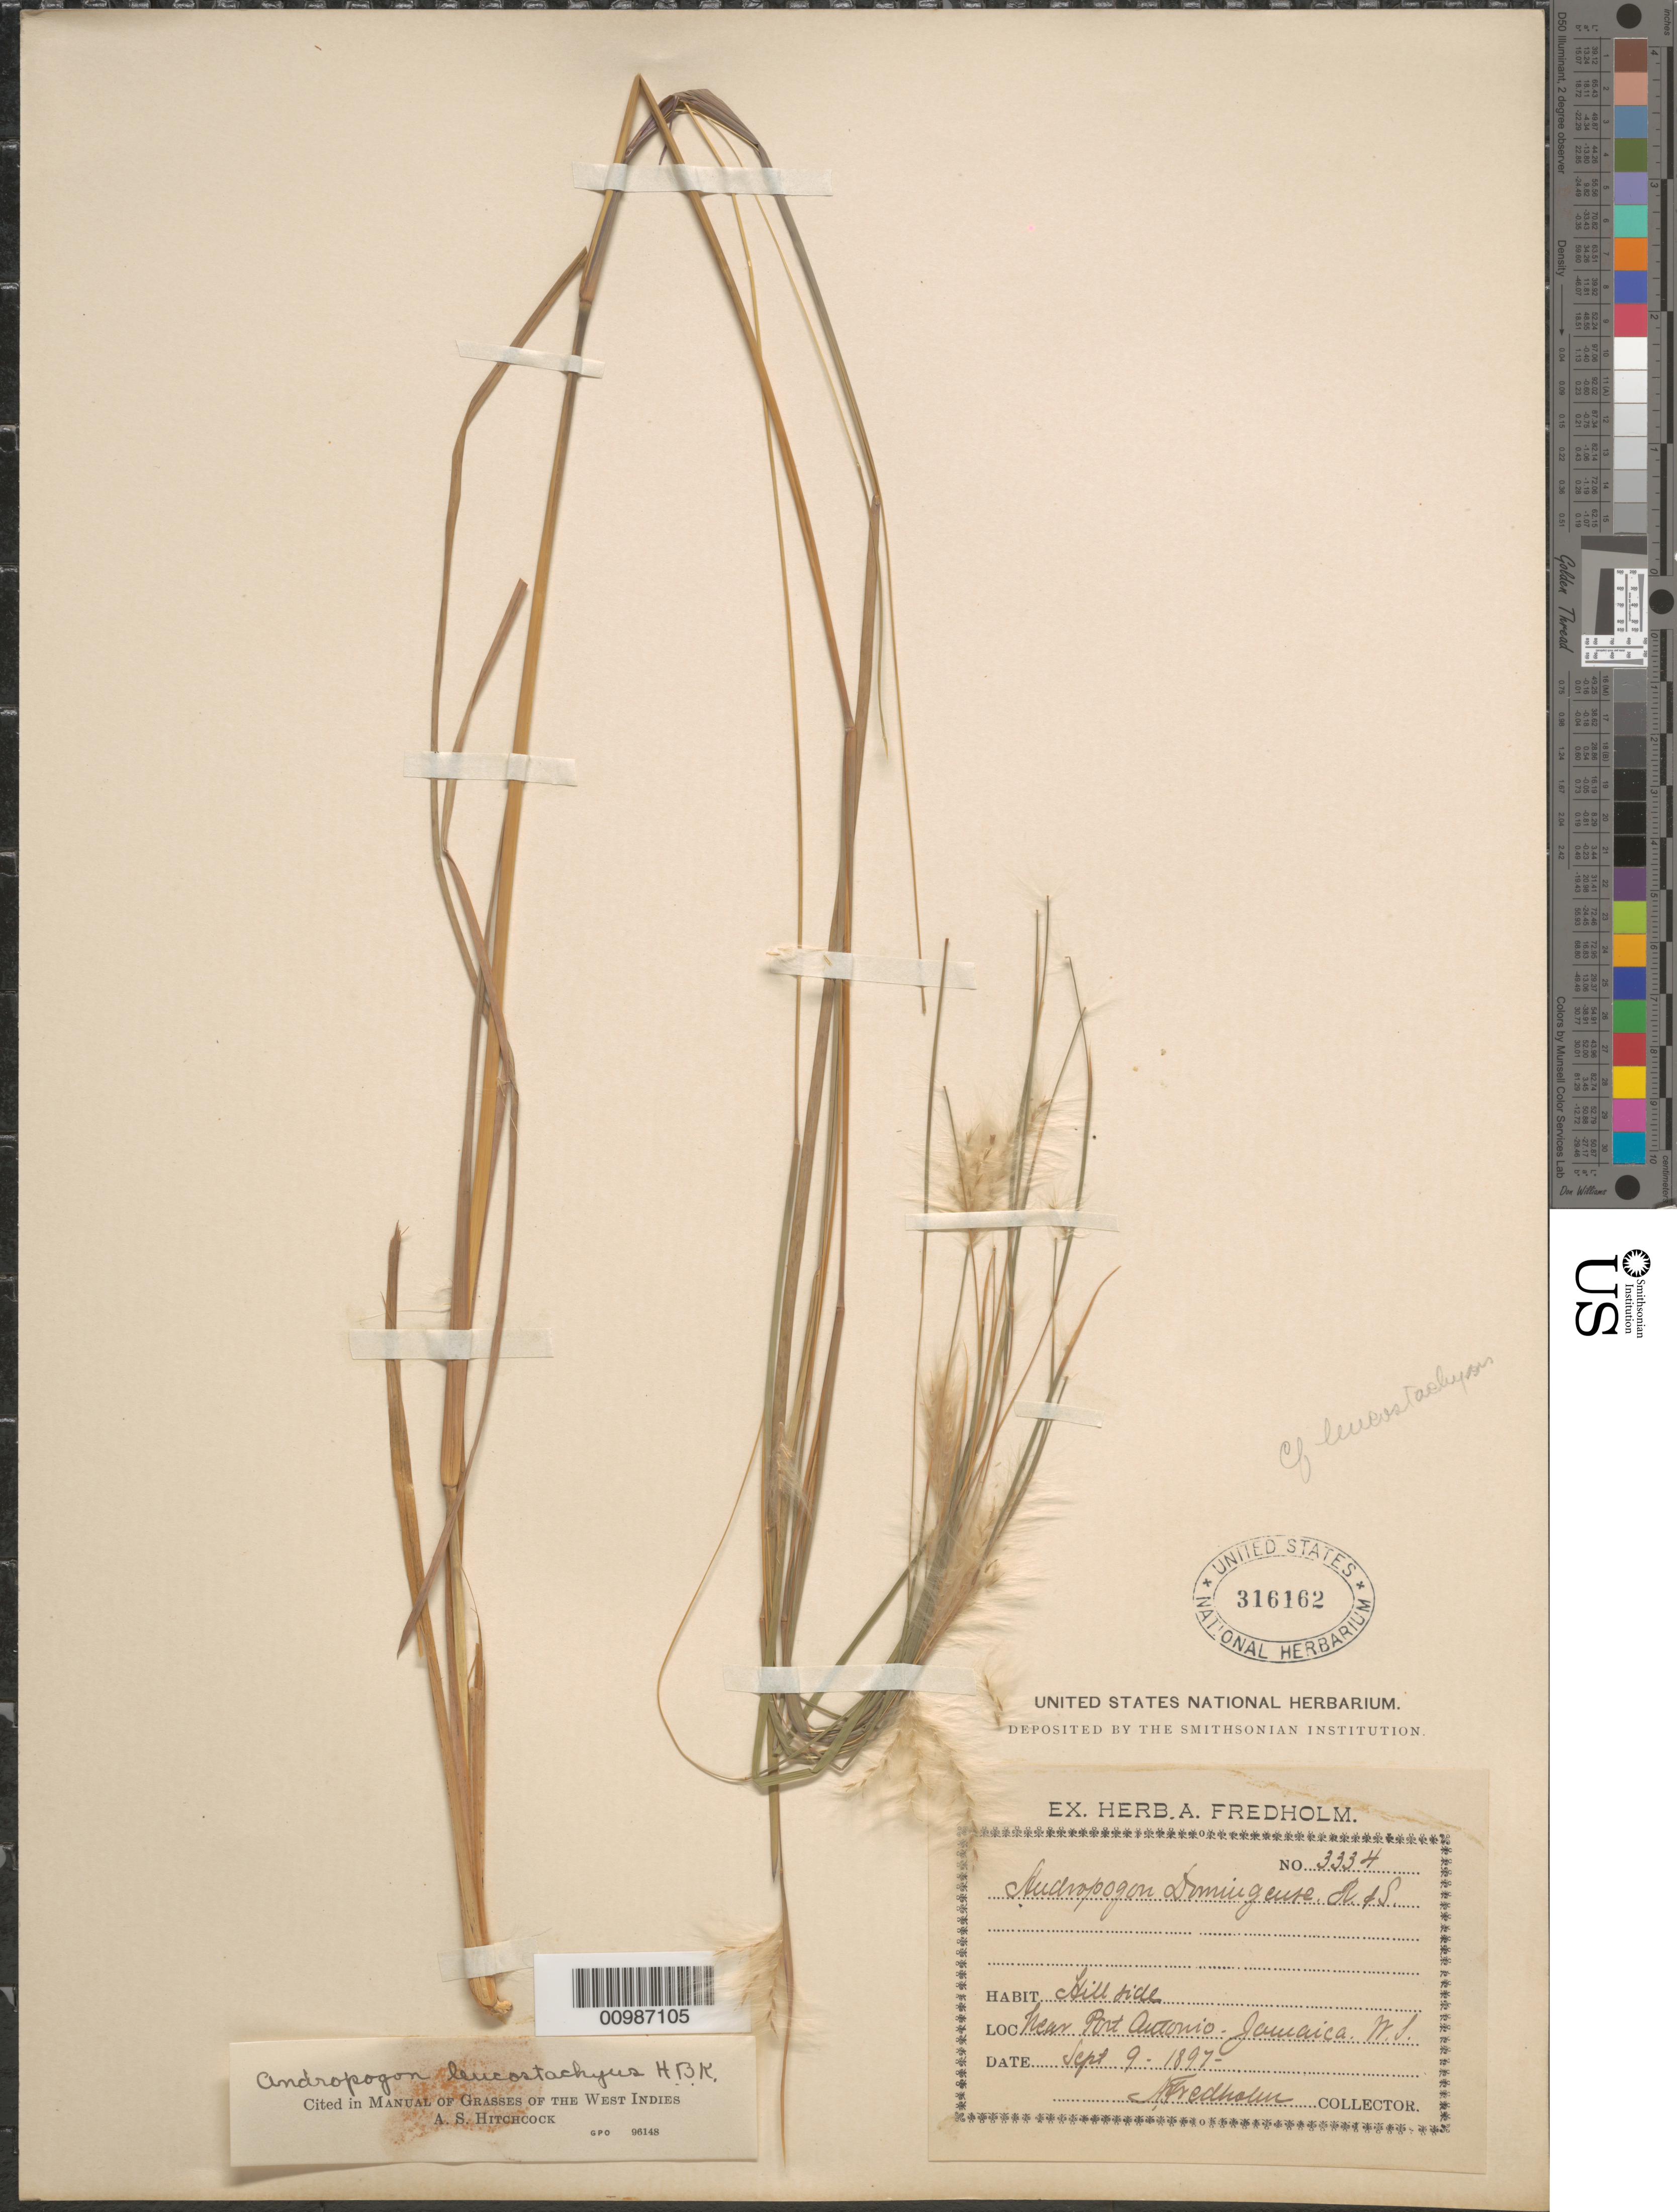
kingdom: Plantae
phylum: Tracheophyta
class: Liliopsida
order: Poales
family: Poaceae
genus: Andropogon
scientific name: Andropogon leucostachyus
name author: Kunth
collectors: A. Fredholm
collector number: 3334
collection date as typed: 09 Sep 1897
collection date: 1897-09-09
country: Jamaica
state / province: Portland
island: Jamaica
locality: near Port Antonio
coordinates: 0 N, 0 E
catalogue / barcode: US 316162